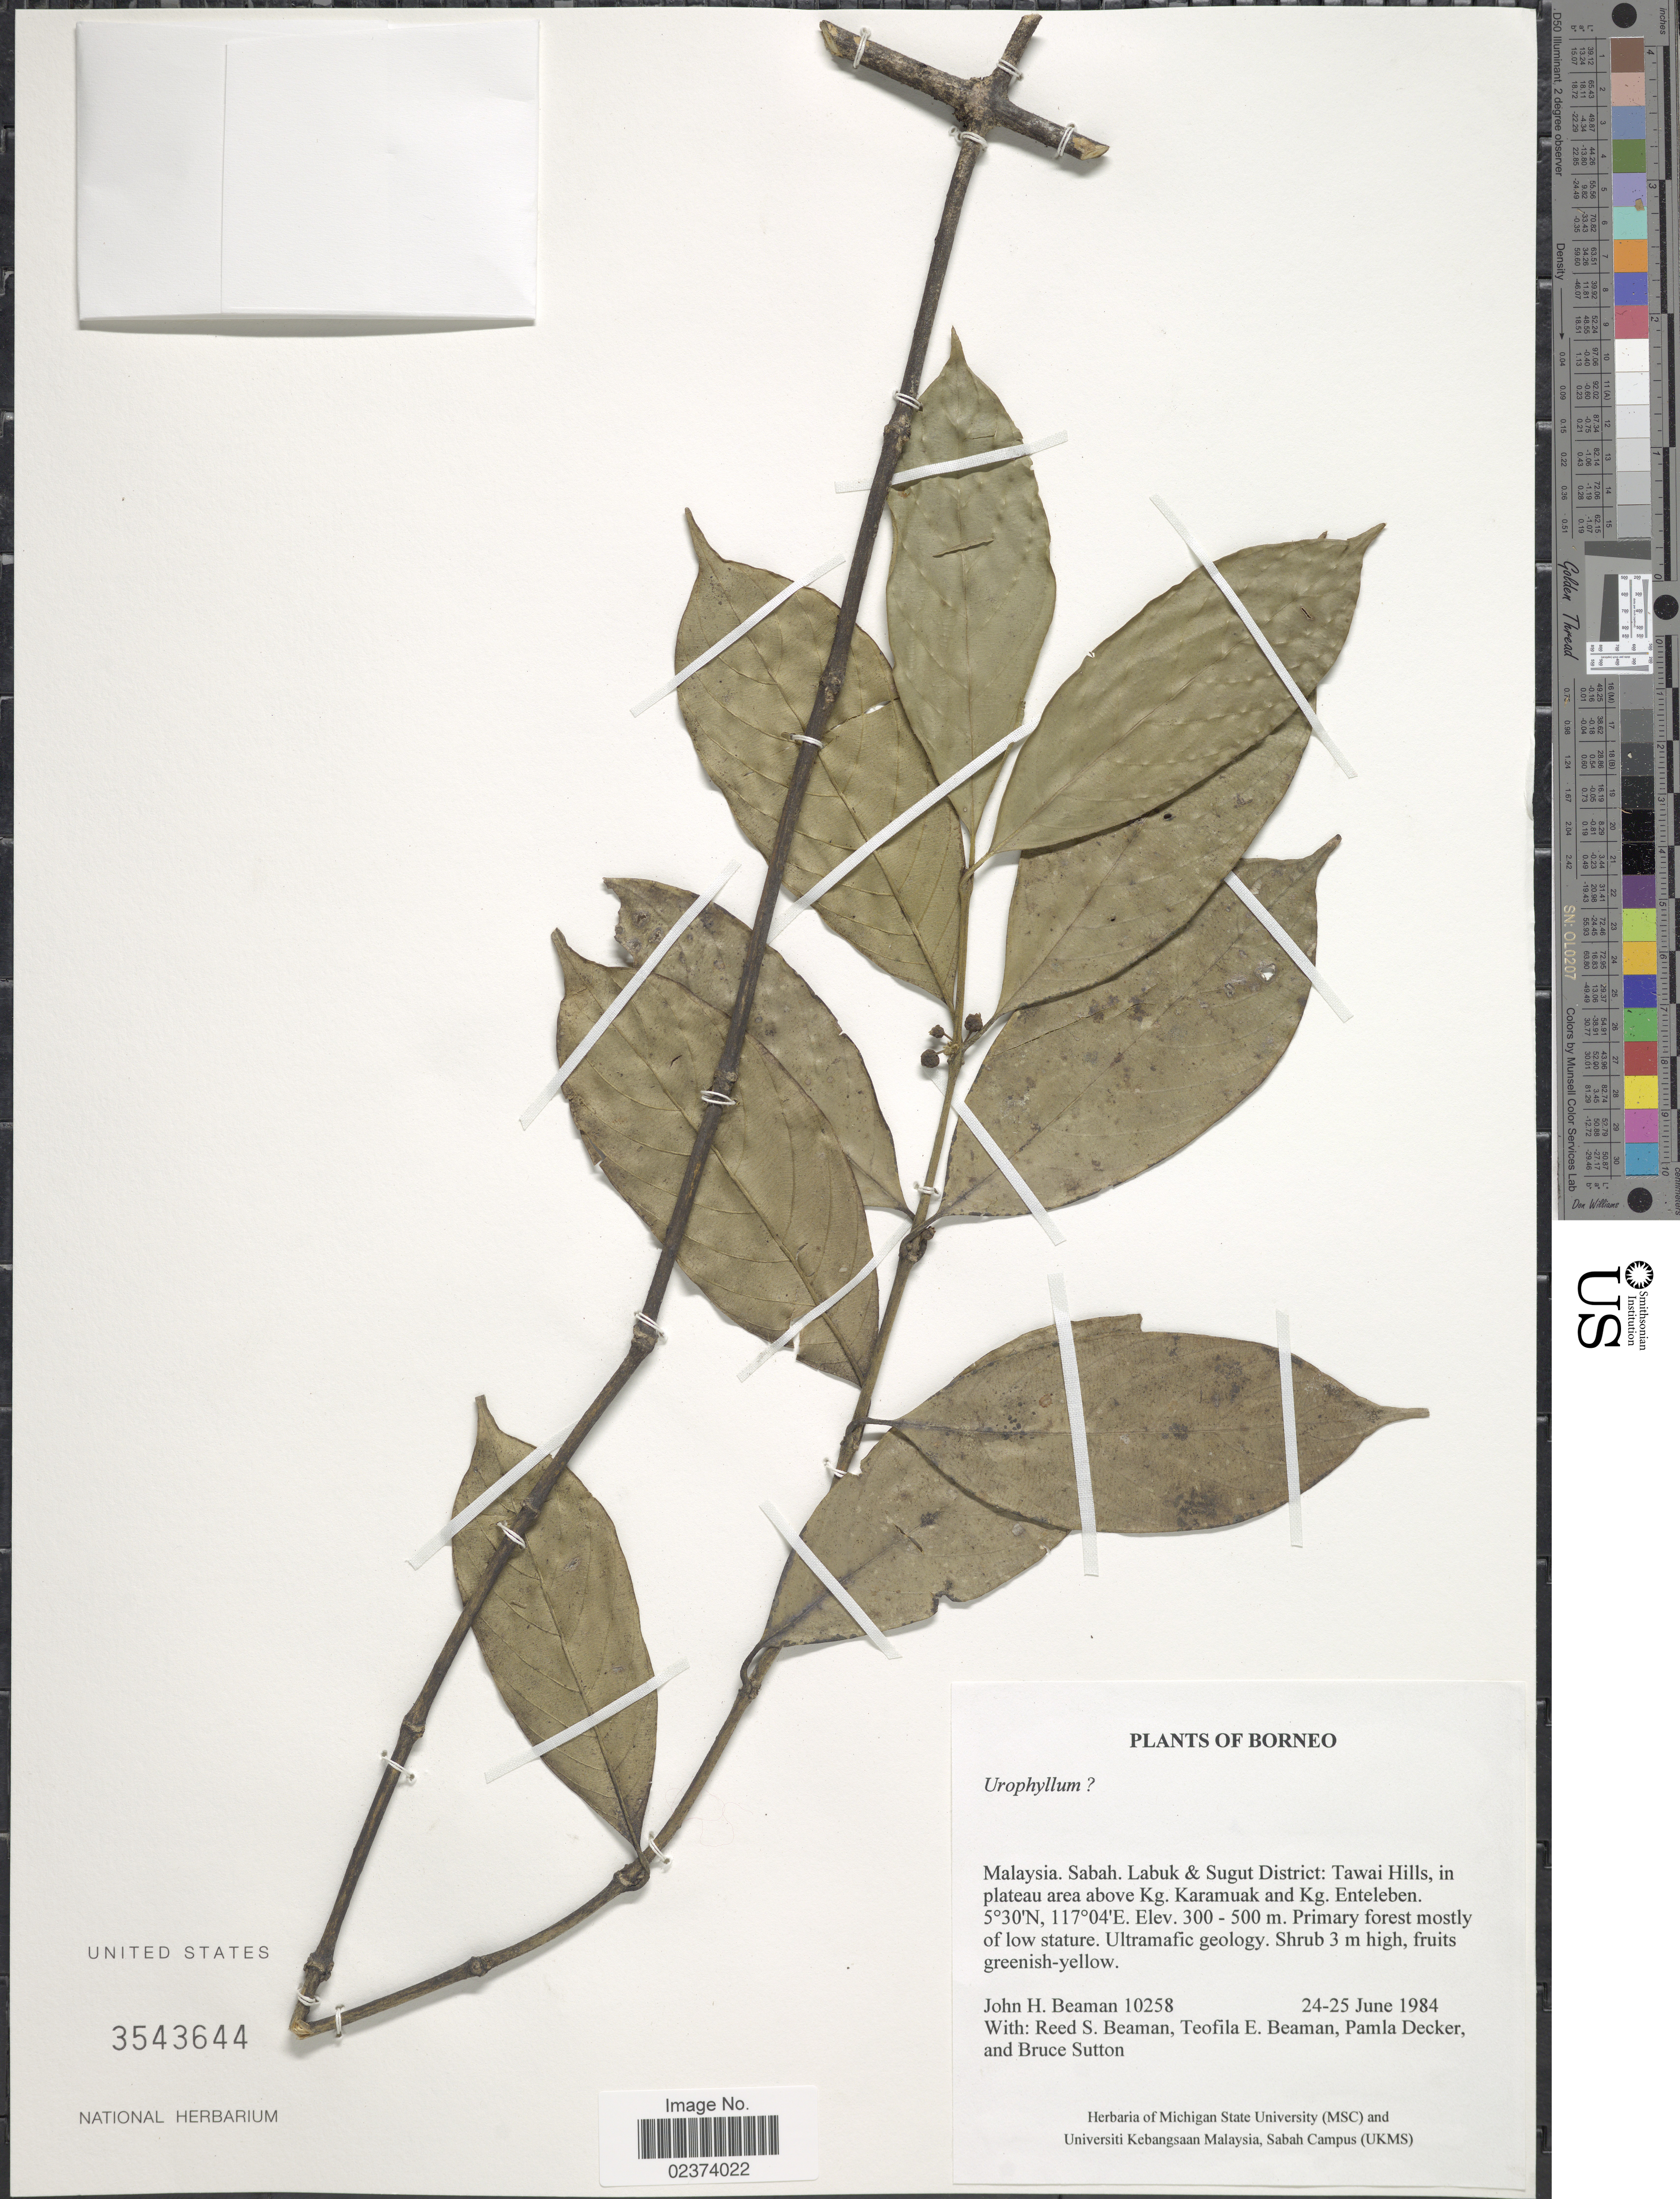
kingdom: Plantae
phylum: Tracheophyta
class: Magnoliopsida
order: Gentianales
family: Rubiaceae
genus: Urophyllum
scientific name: Urophyllum sp.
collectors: J. H. Beaman, R. S. Beaman, T. E. Beaman, P. Decker & B. Sutton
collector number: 10258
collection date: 1984-06-24/1984-06-25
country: Malaysia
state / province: Sabah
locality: Borneo, Labuk & Sugut District: Tawai Hills, in plateau area above Kg. Karamuak and Kg. Enteleben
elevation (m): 300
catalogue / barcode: US 3543644